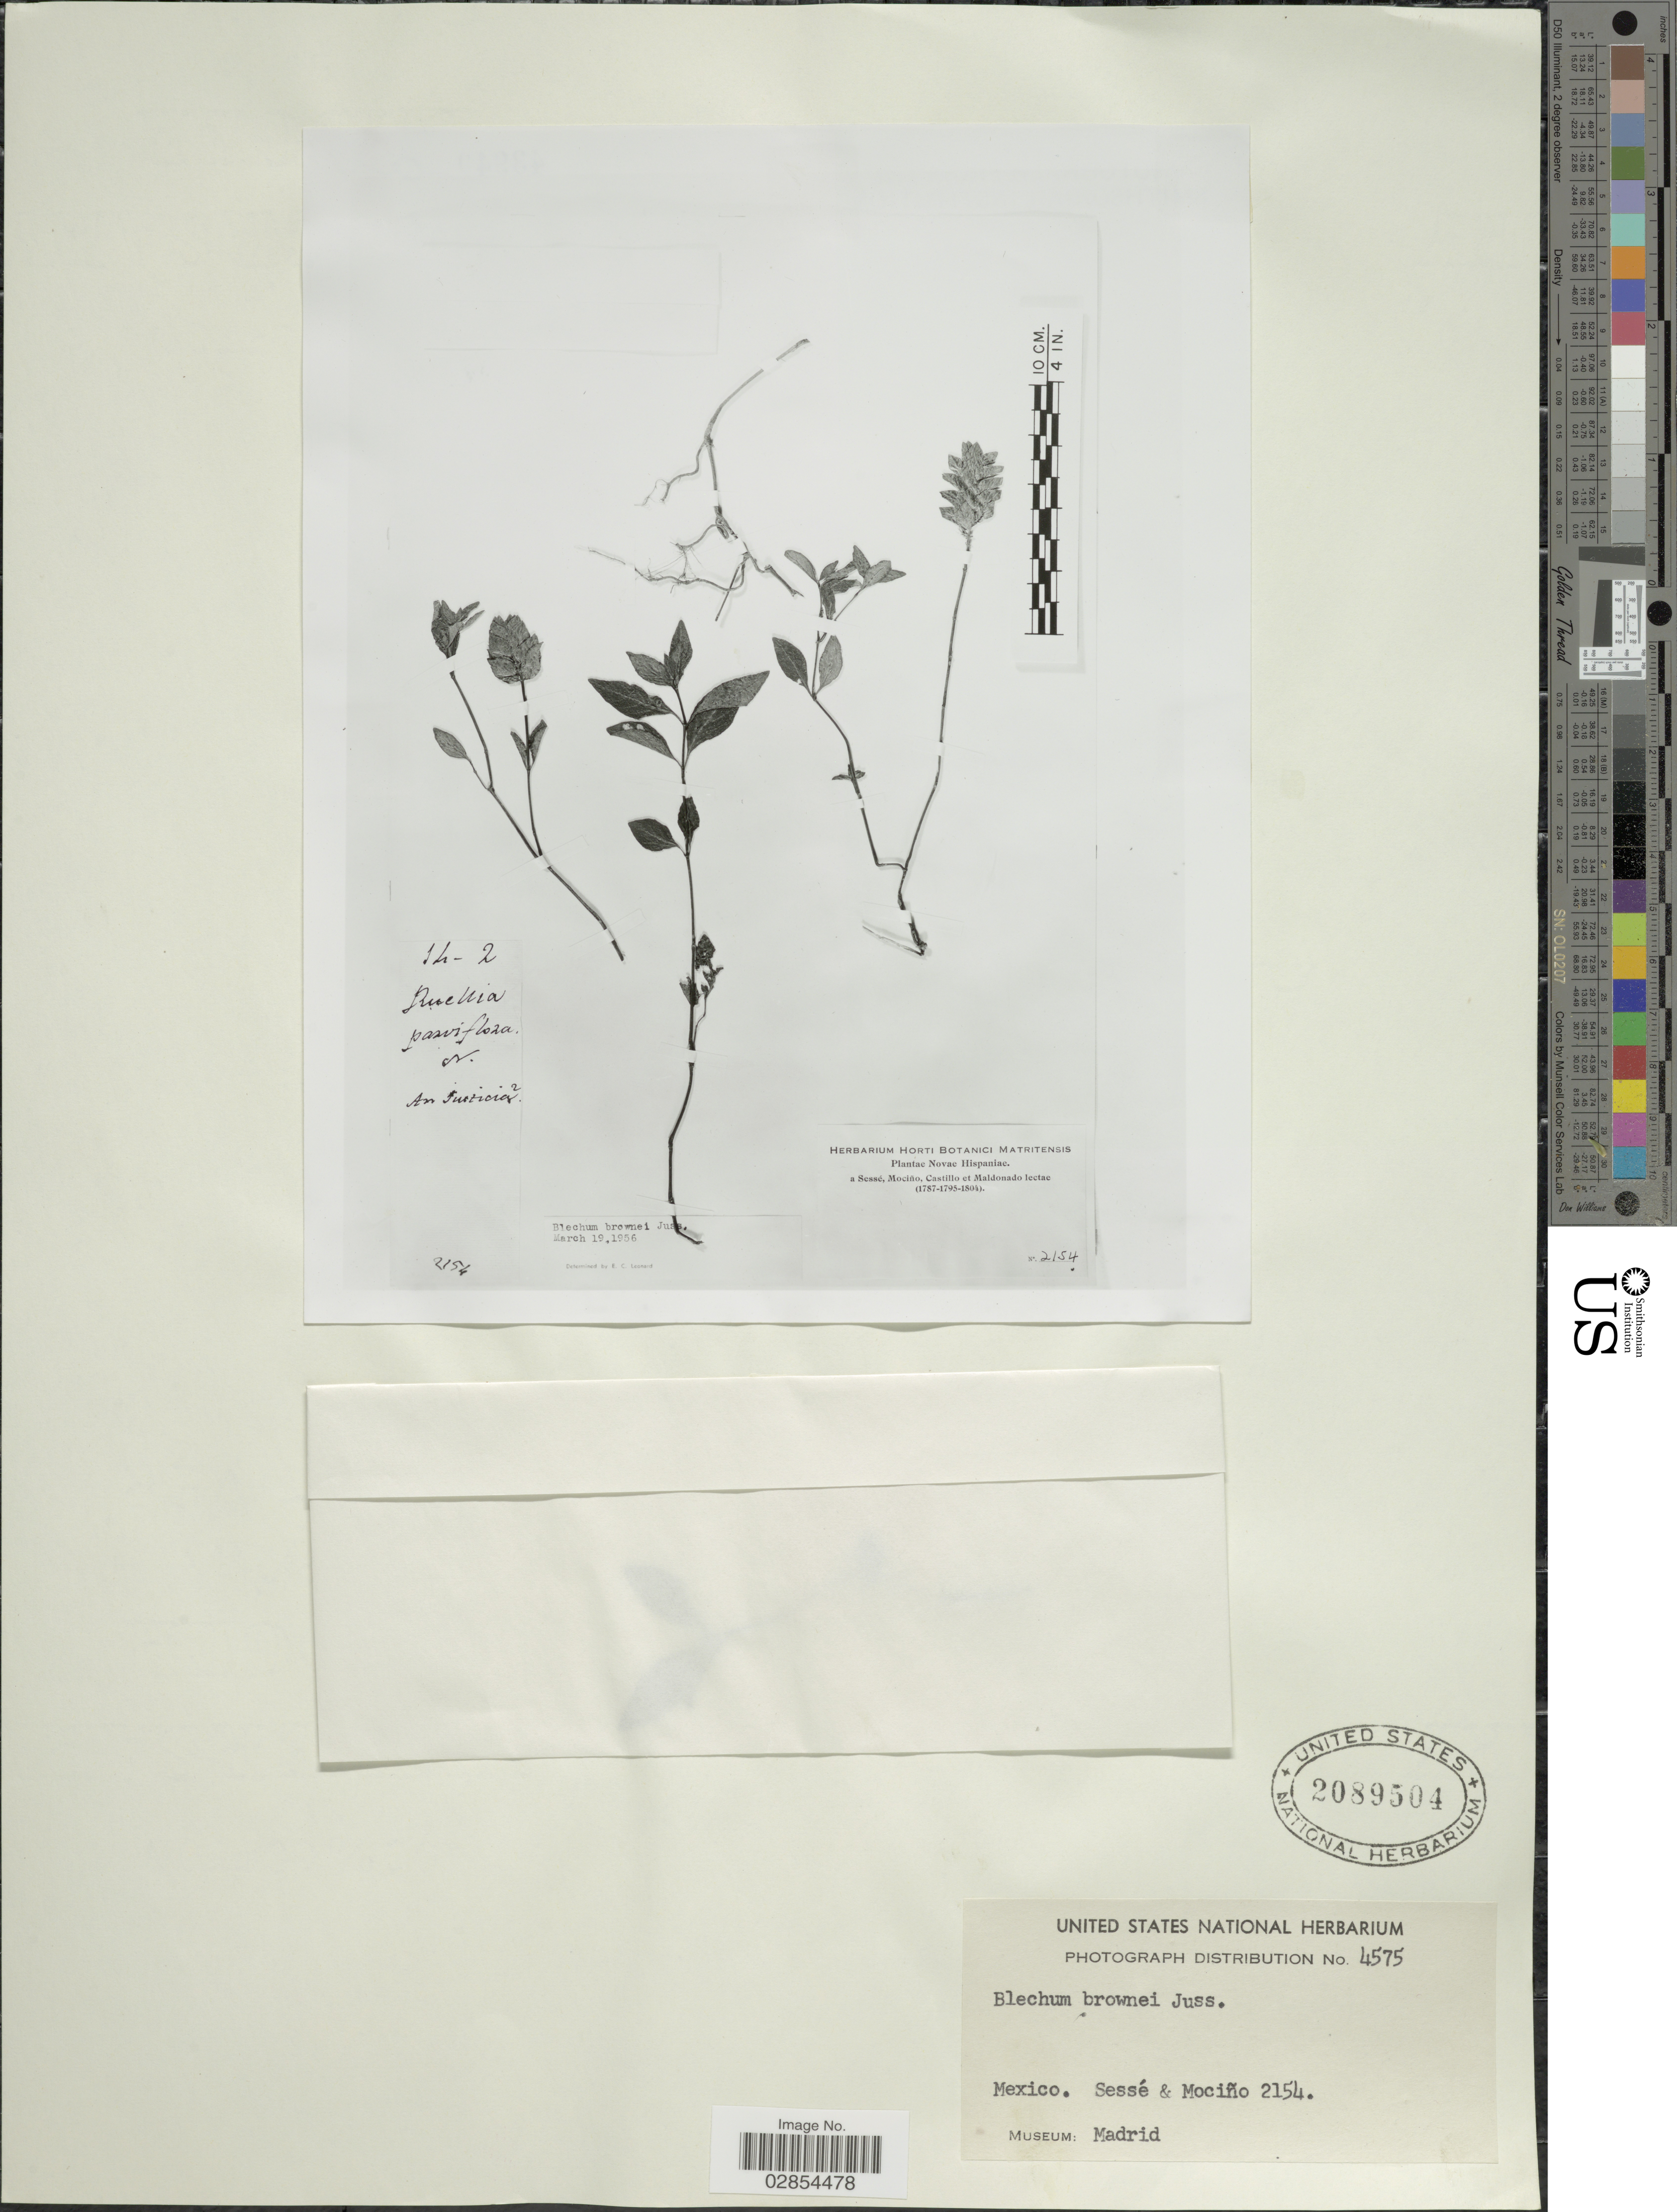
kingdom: Plantae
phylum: Tracheophyta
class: Magnoliopsida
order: Lamiales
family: Acanthaceae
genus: Blechum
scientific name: Blechum brownei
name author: Juss.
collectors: Sessé, -- & Mociño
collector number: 2145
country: Mexico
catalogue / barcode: US 2089504